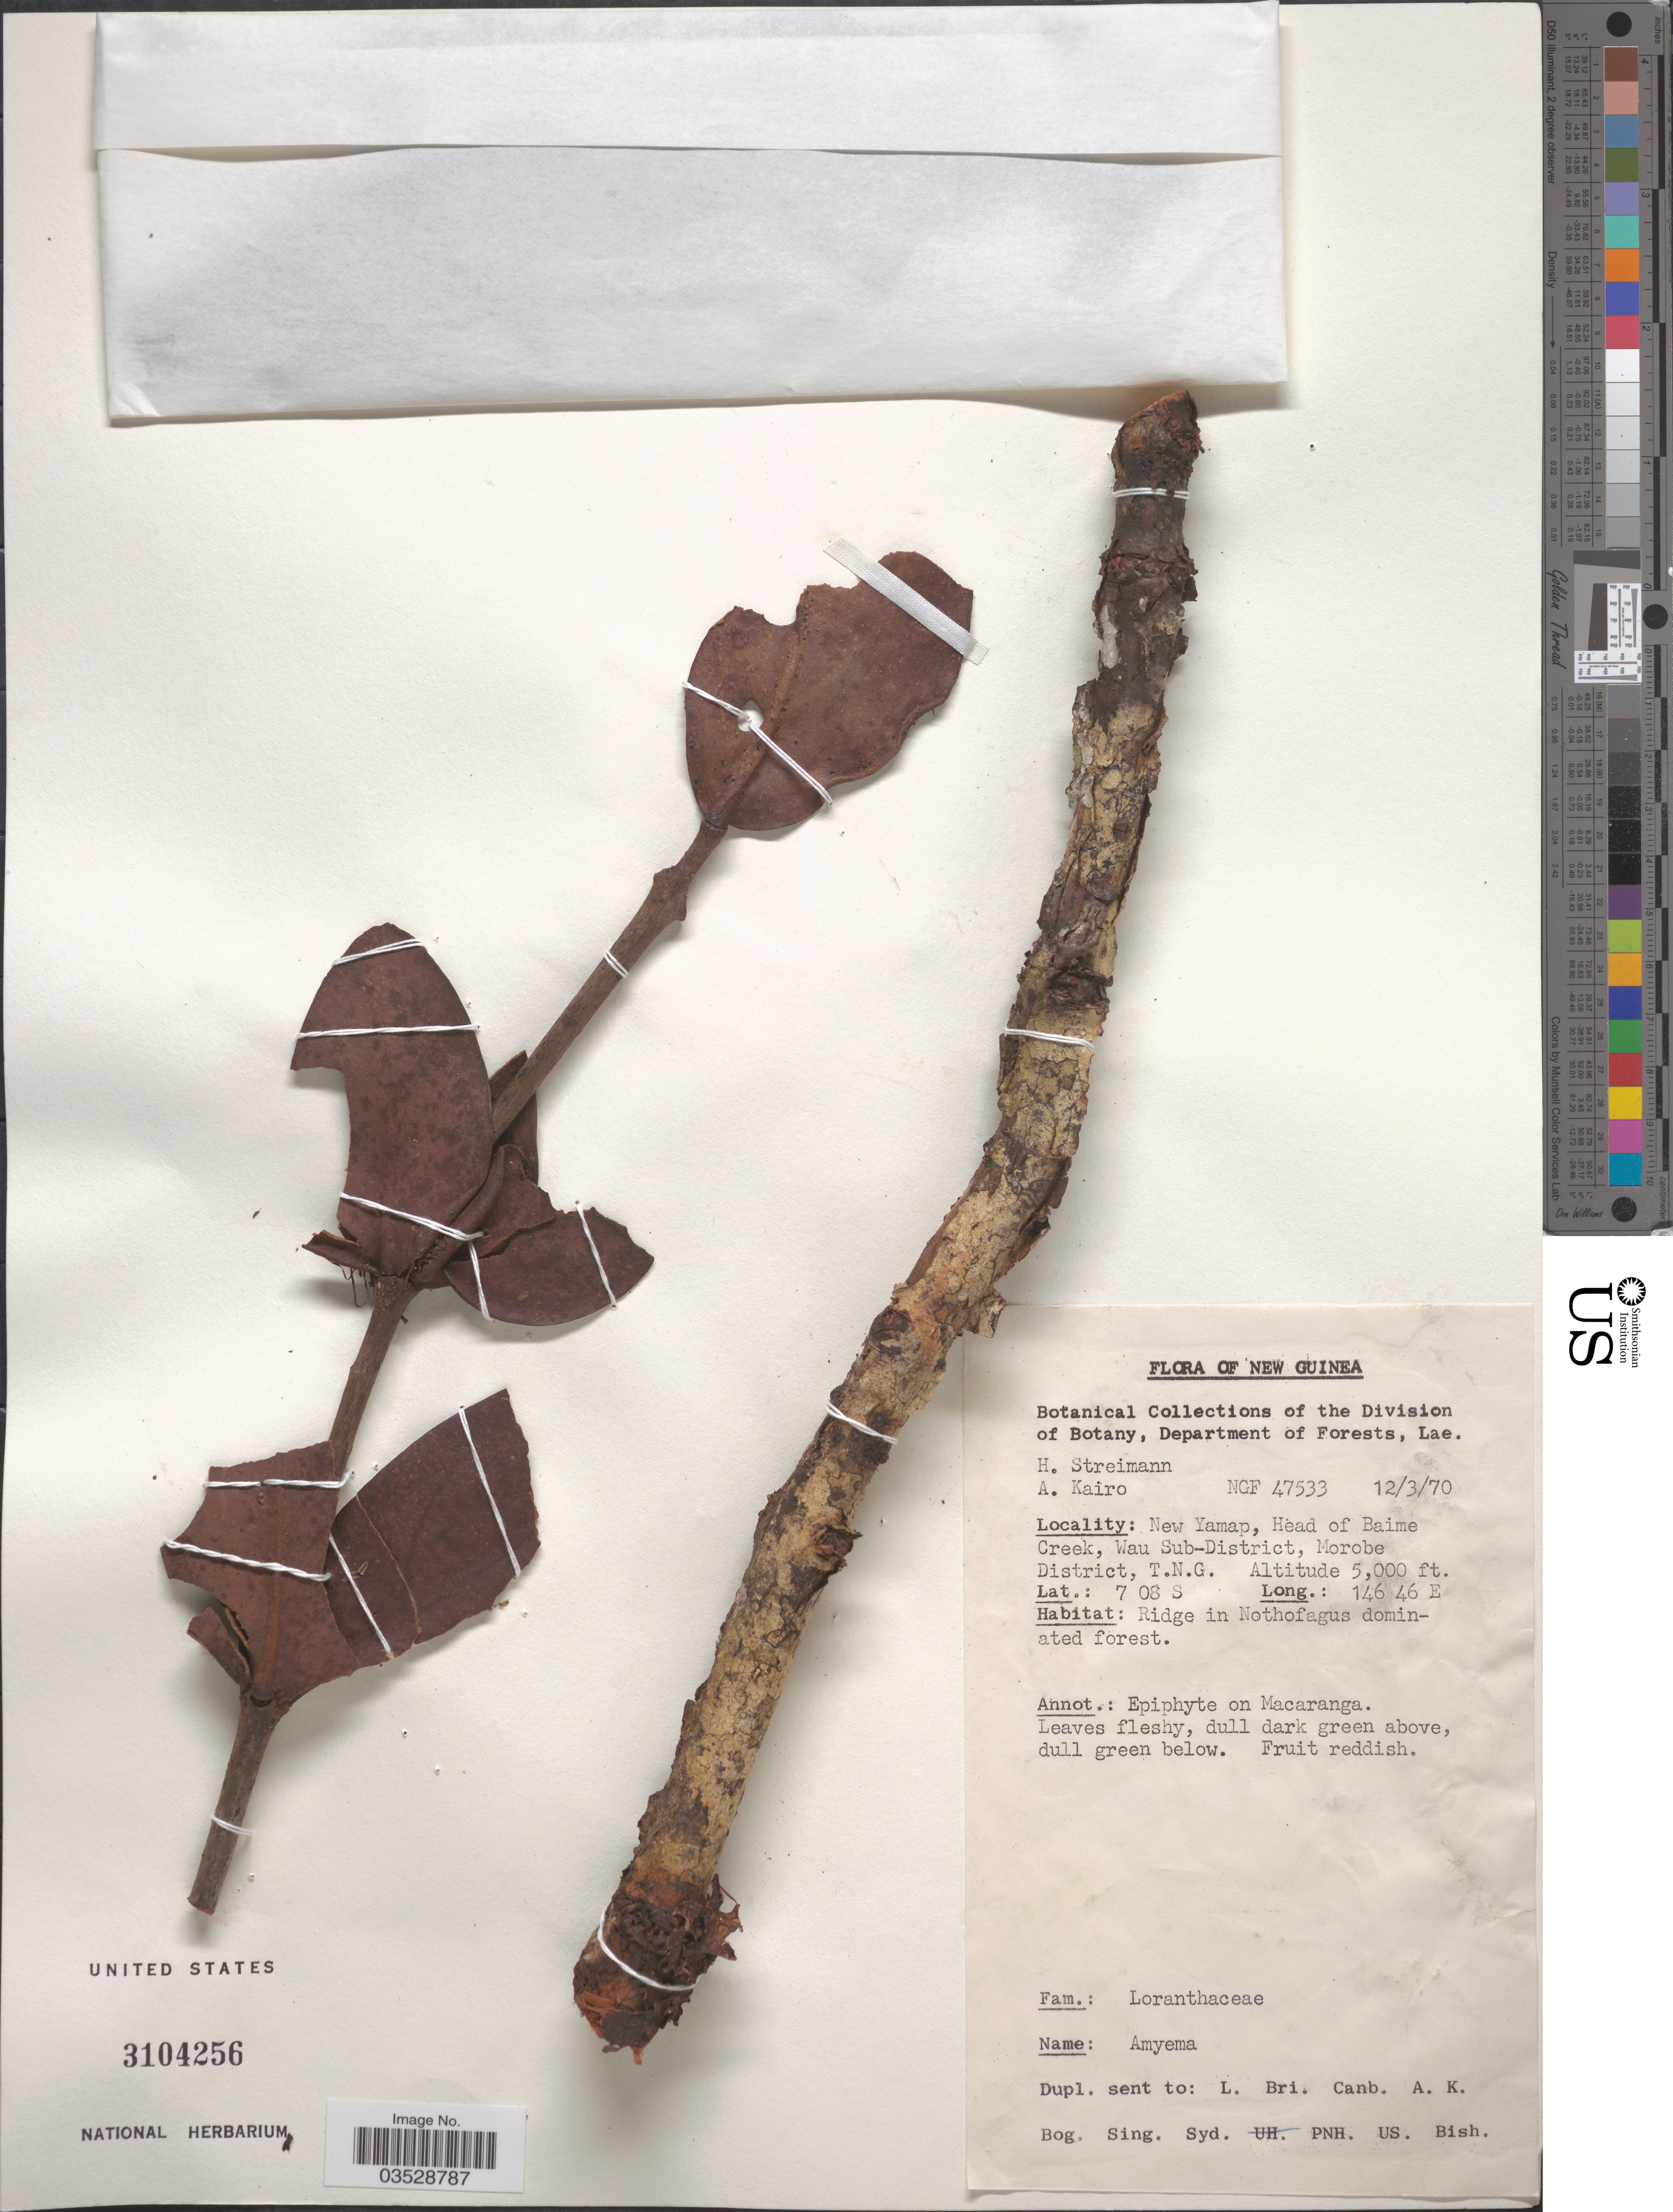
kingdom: Plantae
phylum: Tracheophyta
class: Magnoliopsida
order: Santalales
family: Loranthaceae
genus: Amyema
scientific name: Amyema sp.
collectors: H. Streimann & A. Kairo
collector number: NGF47533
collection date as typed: Transcribed d/m/y: 12/3/70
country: Papua New Guinea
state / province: Morobe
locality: New Guinea. New Yamap, Head of Baime Creek, Wau Sub-District, Morobe District, T.N.G.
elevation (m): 1524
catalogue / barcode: US 3104256